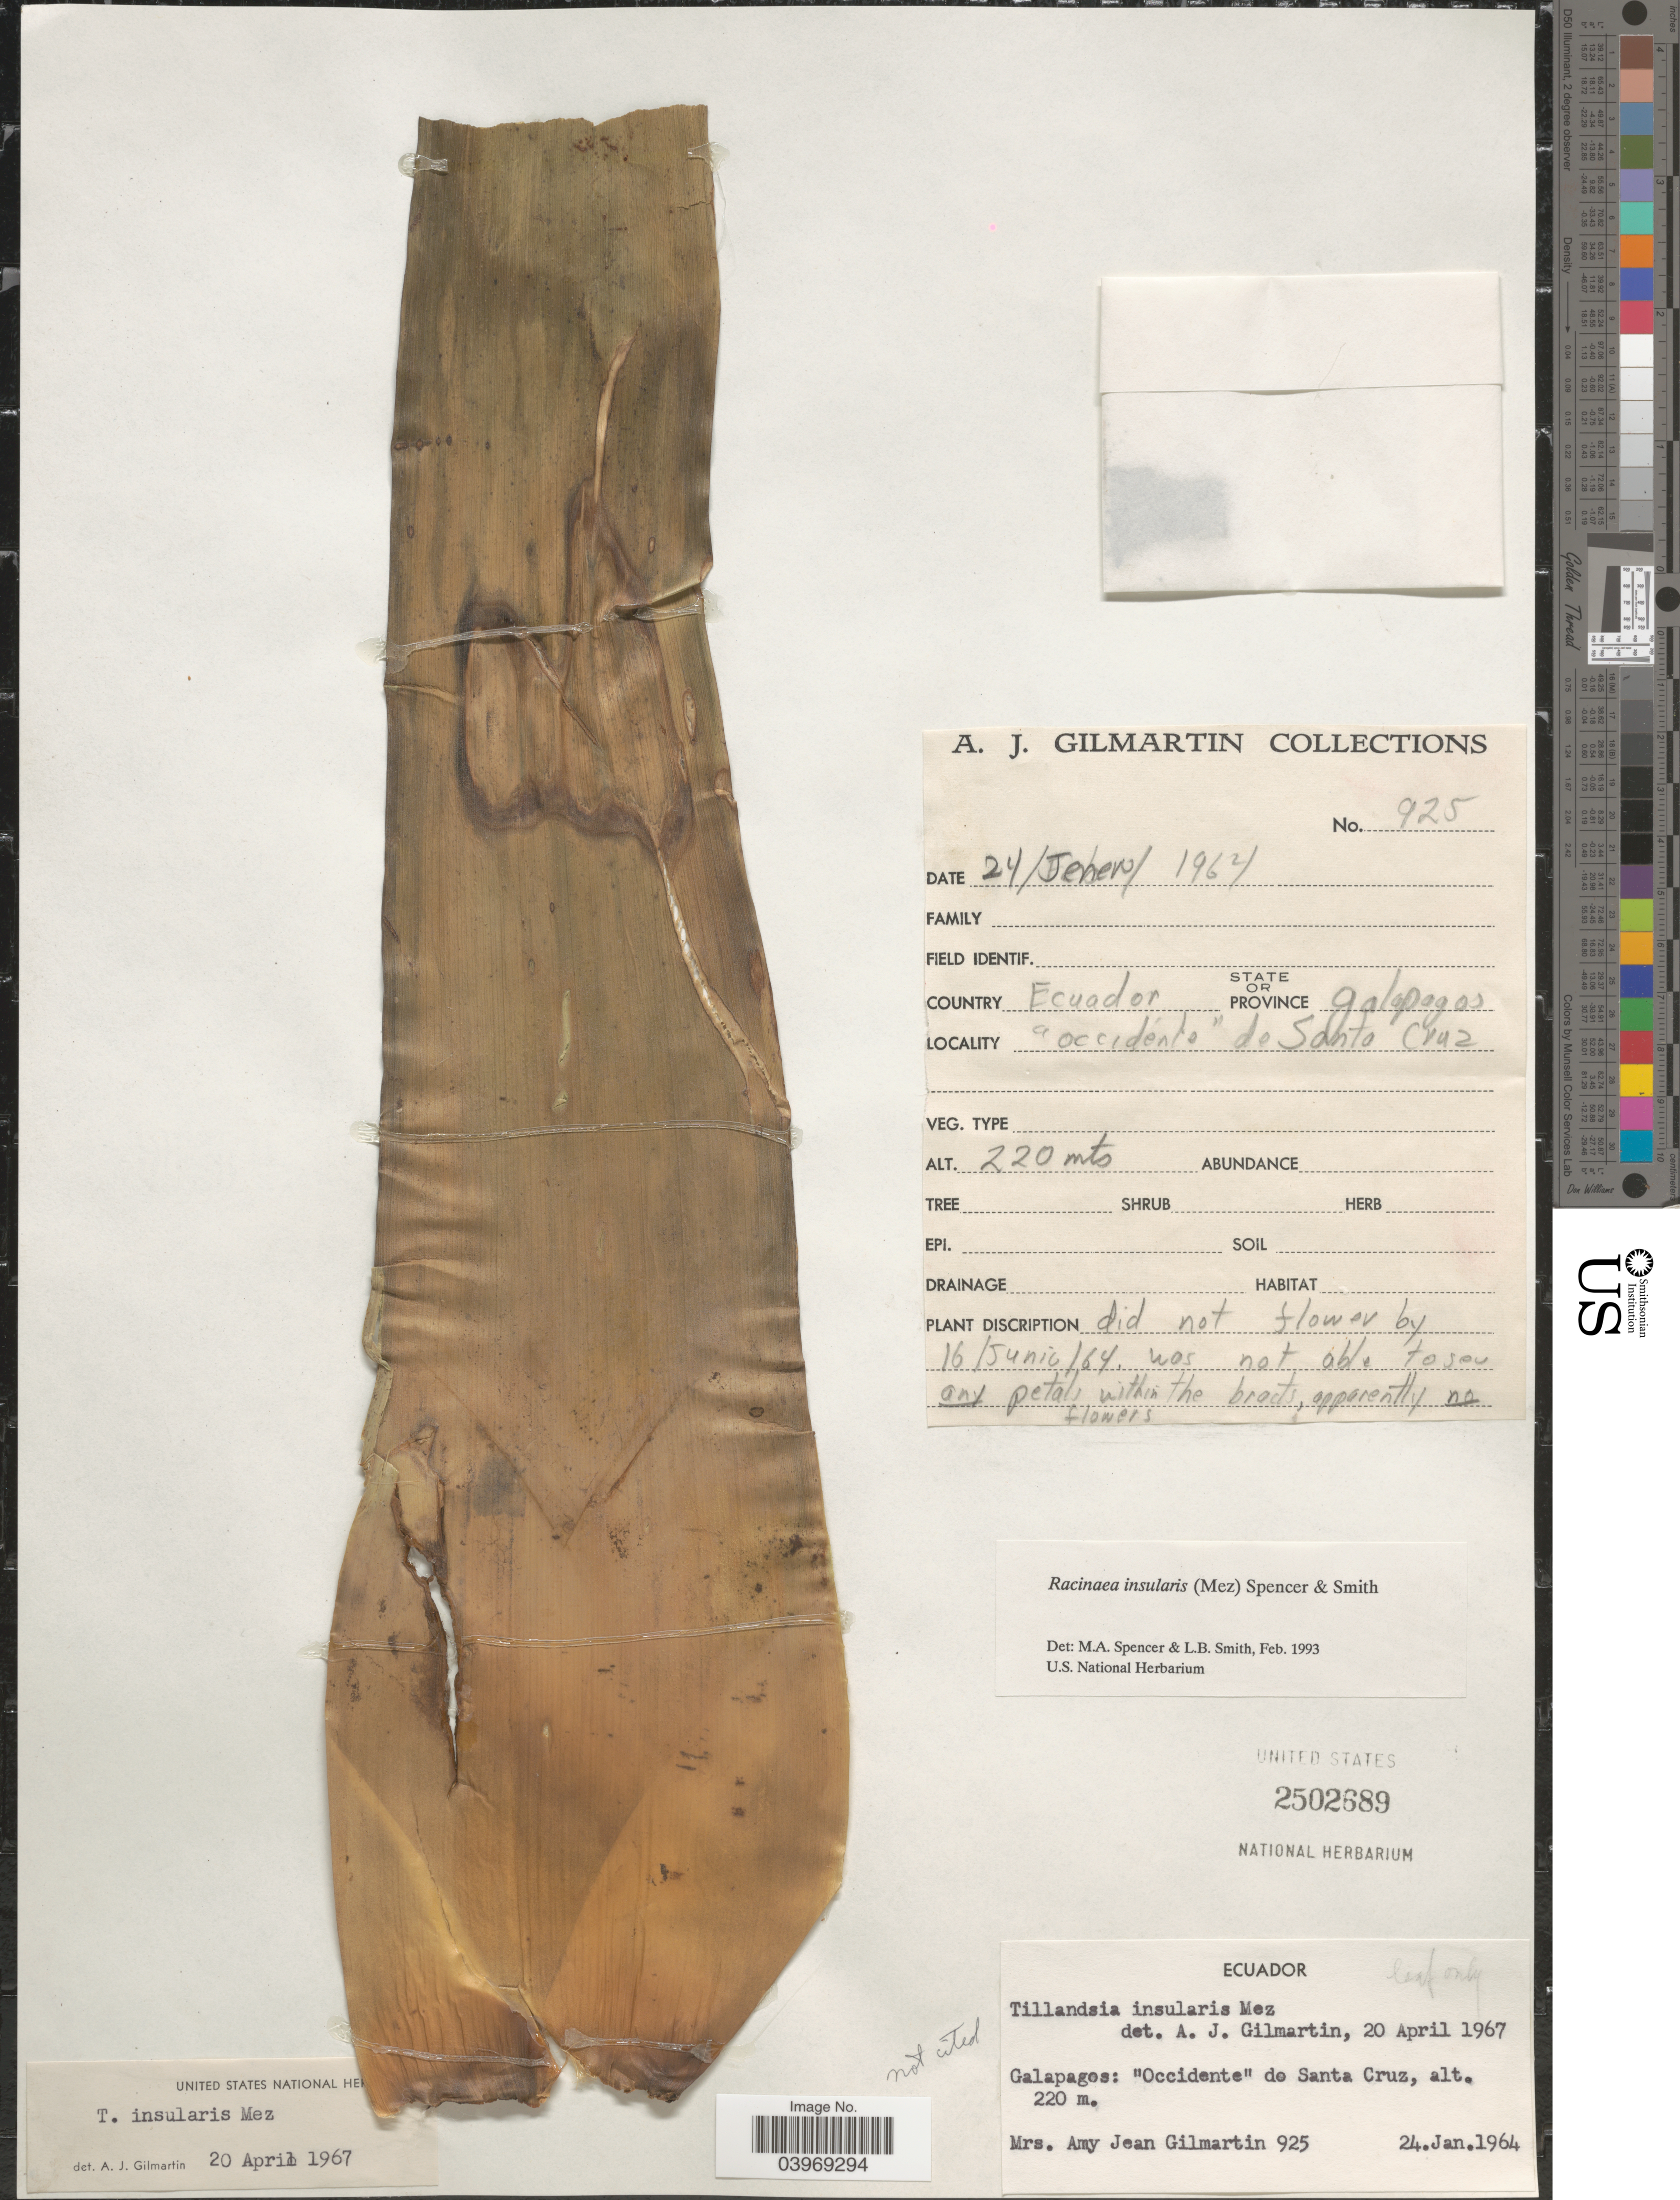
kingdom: Plantae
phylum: Tracheophyta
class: Liliopsida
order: Poales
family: Bromeliaceae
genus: Racinaea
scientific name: Racinaea insularis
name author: (Mez) M.A. Spencer & L.B. Sm.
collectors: A. J. Gilmartin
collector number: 925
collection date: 1964-01-24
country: Ecuador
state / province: Colón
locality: State or Province: Galapagos. "Occidente" de Santa Cruz.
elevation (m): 220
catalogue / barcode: US 2502689